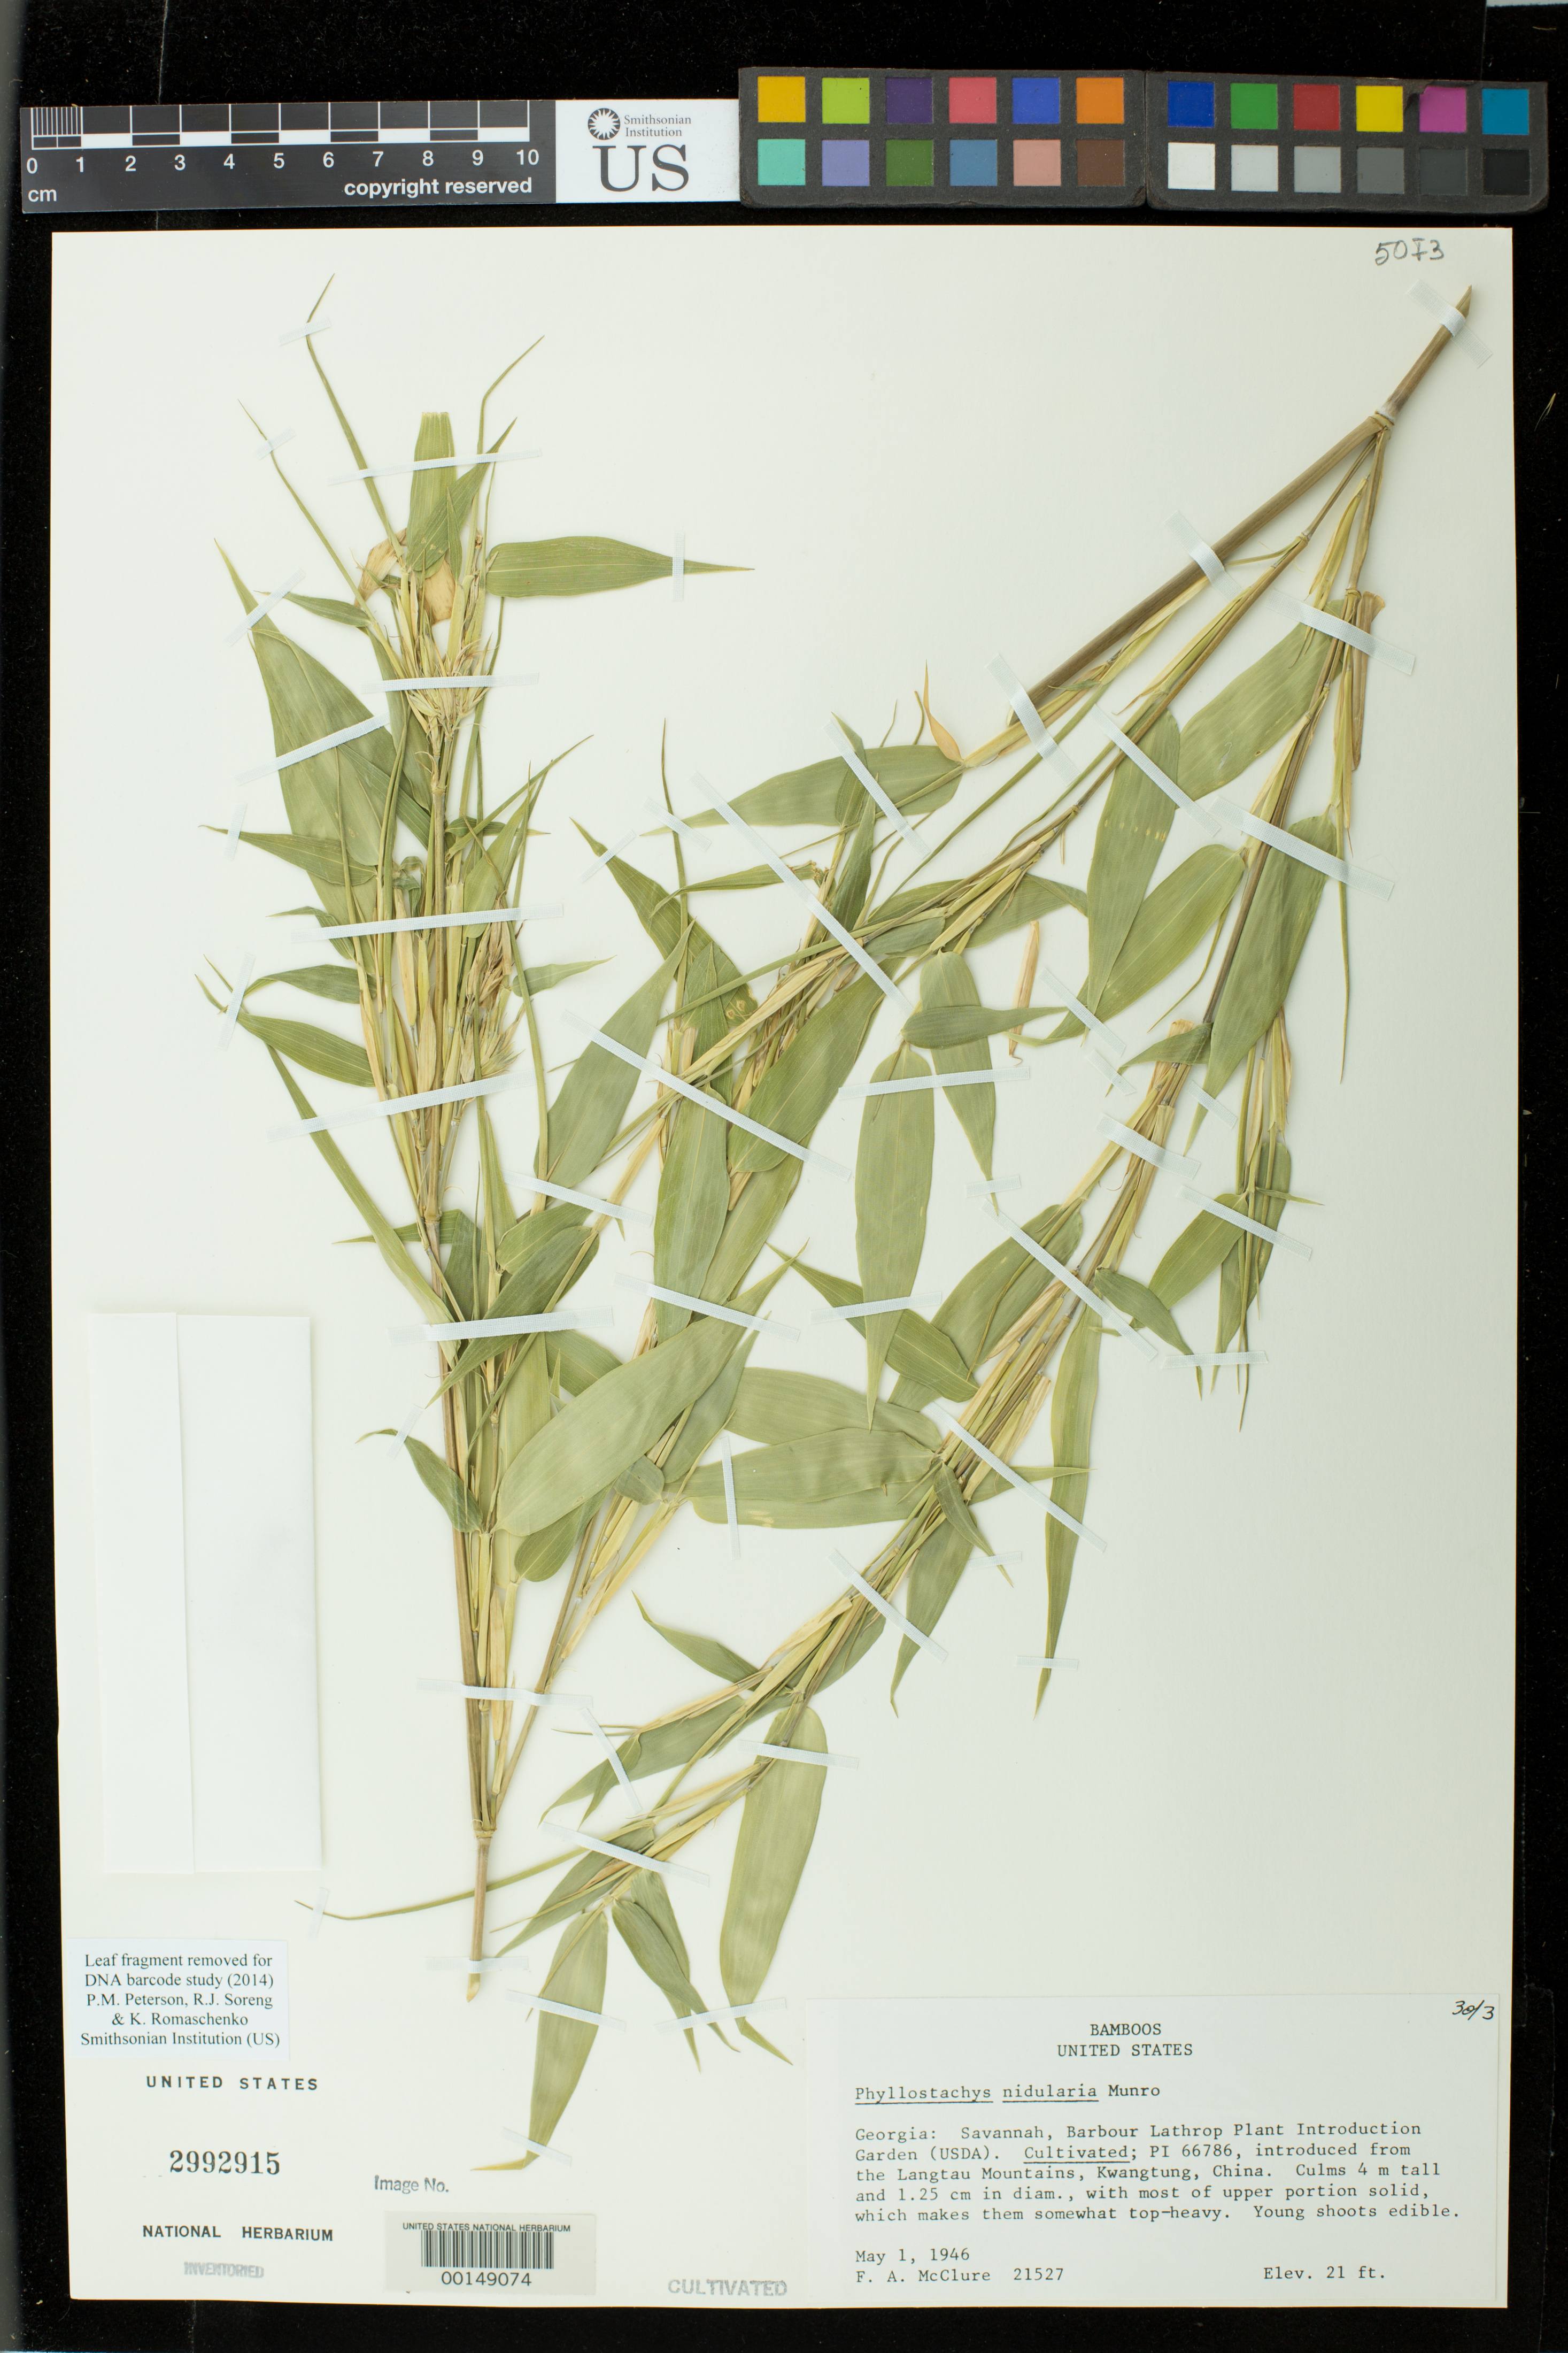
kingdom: Plantae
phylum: Tracheophyta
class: Liliopsida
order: Poales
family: Poaceae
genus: Phyllostachys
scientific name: Phyllostachys nidularia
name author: Munro ex Fenzi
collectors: F. A. McClure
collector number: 21527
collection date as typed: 01 May 1946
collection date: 1946-05-01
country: United States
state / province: Georgia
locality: Savannah, barbour lathrop p.i. garden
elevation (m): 6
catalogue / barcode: US 2992915